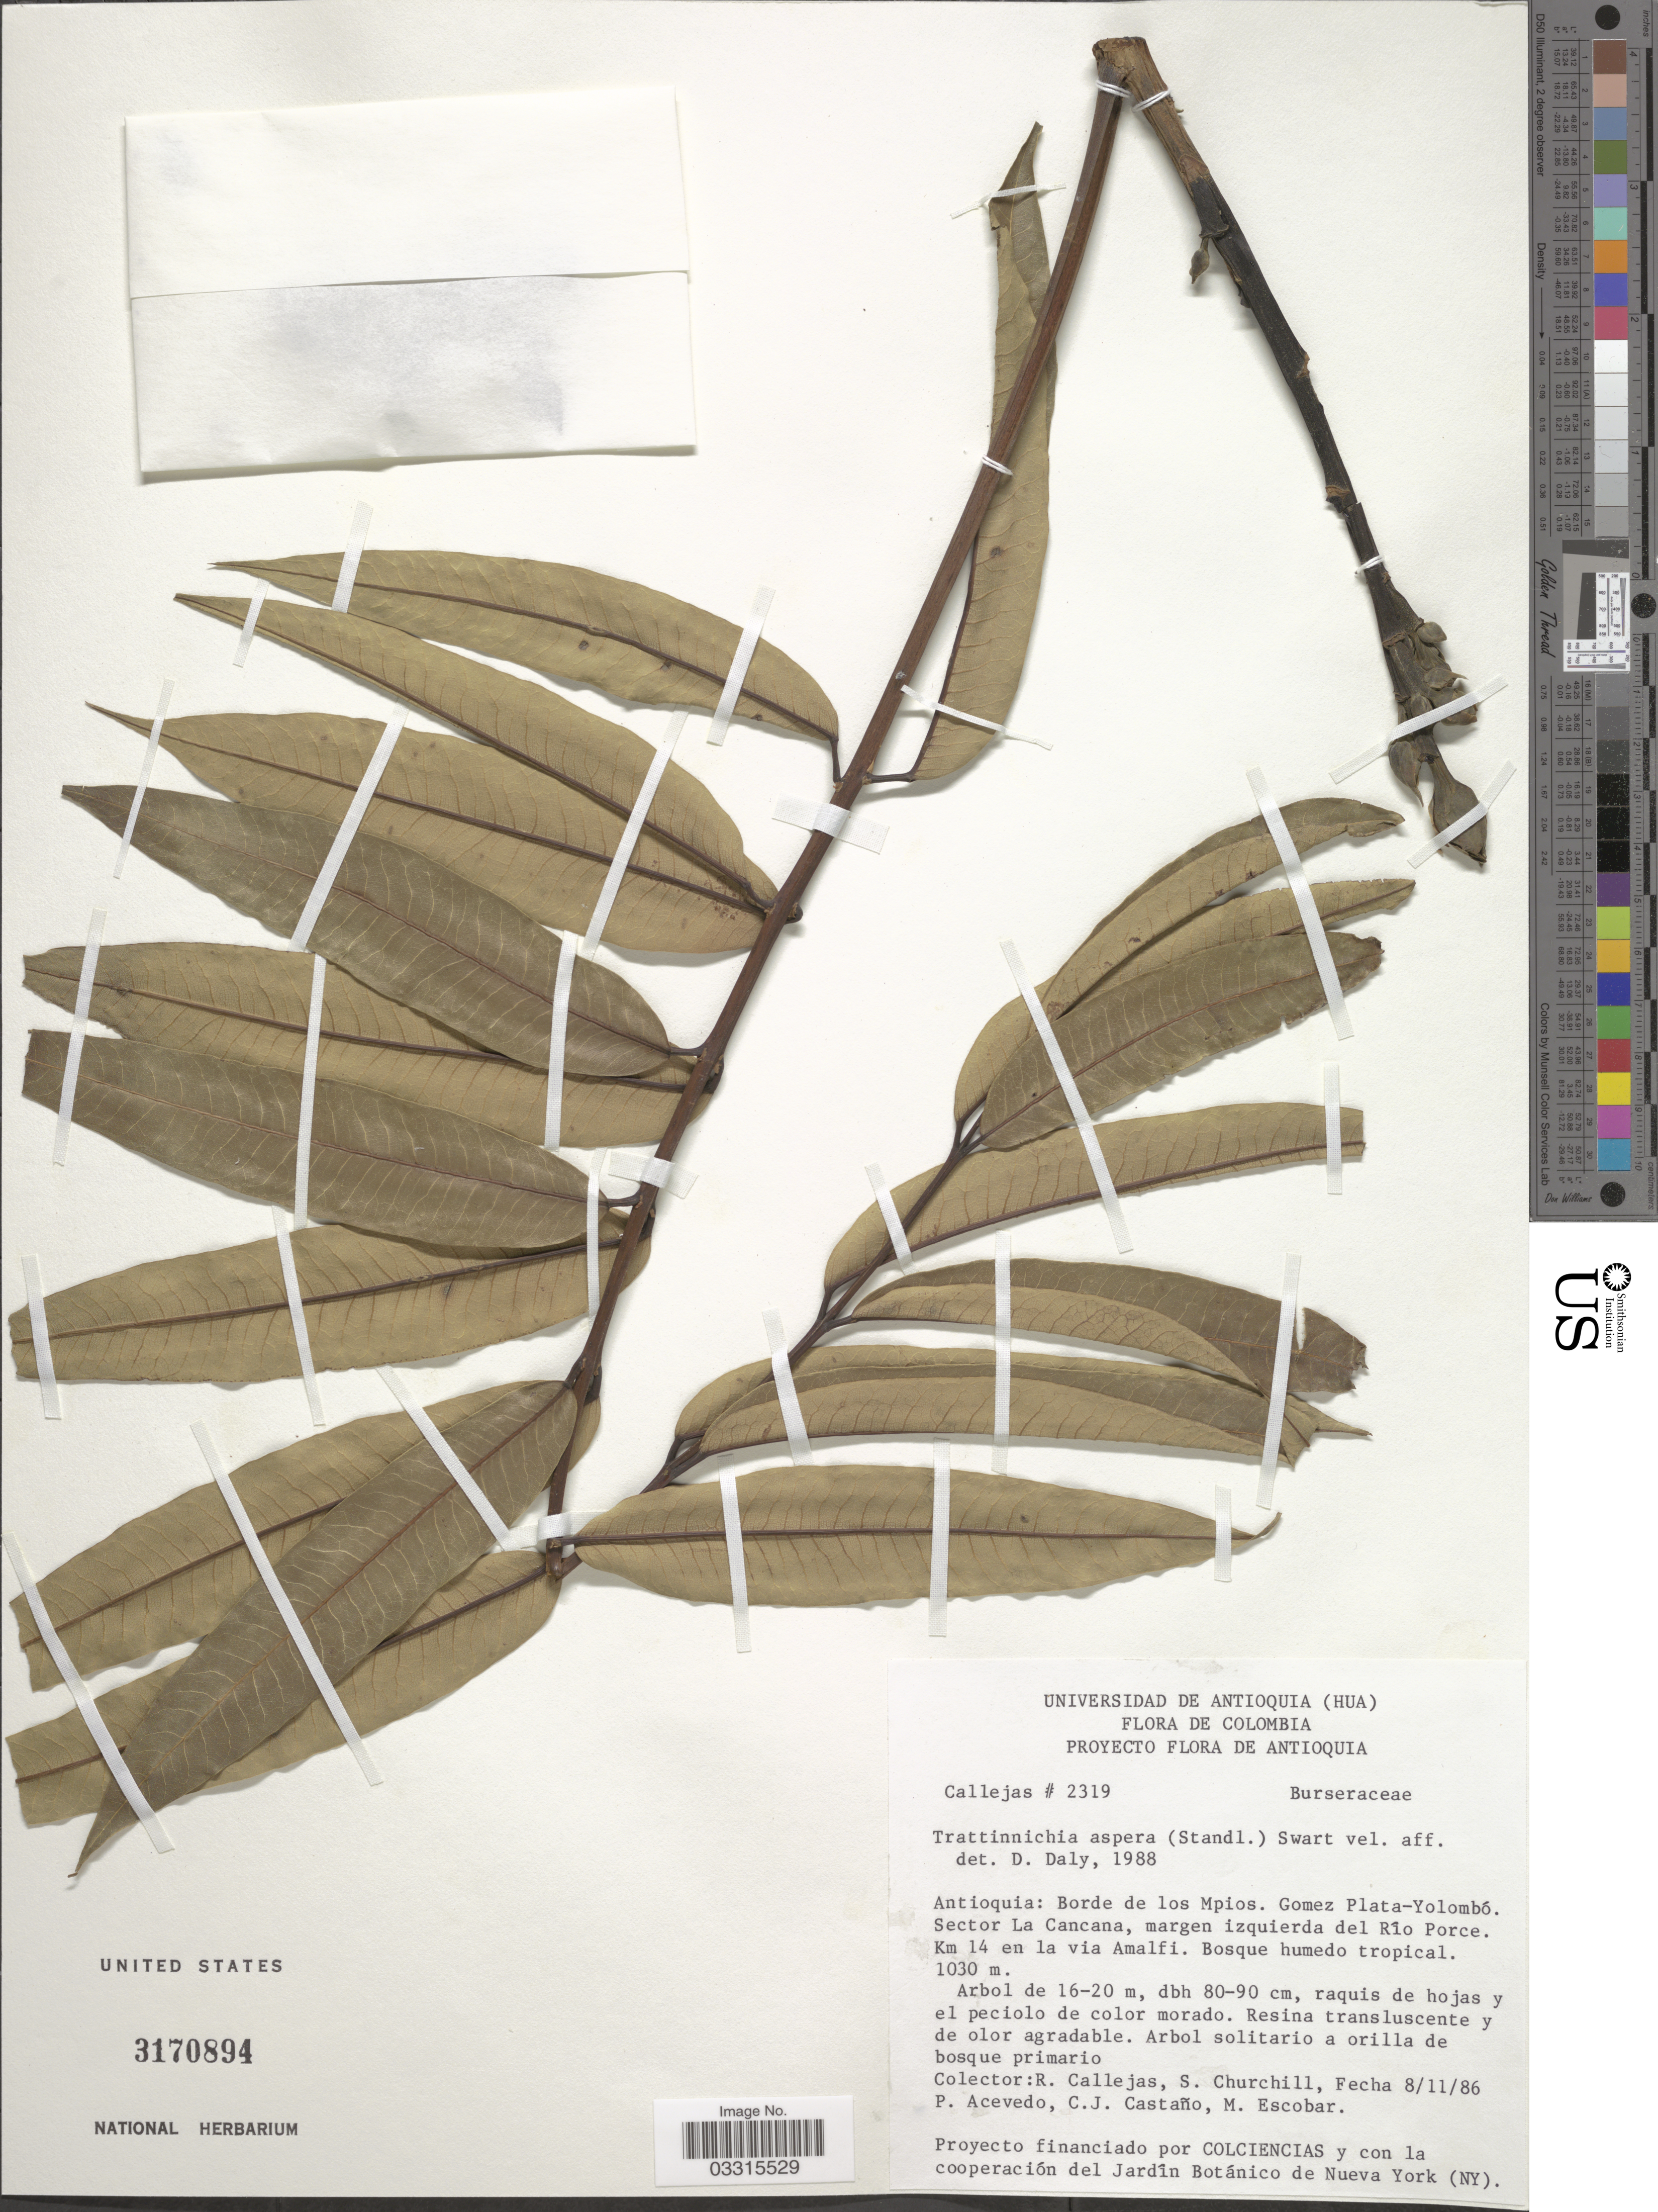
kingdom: Plantae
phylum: Tracheophyta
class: Magnoliopsida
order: Sapindales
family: Burseraceae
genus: Trattinnickia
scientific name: Trattinnickia aspera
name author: (Standl.) Swart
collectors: R. Callejas, S. Churchill, P. Acevedo-Rodr., C. Castaño & M. Escobar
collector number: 2319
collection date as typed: Transcribed d/m/y: 8/11/86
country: Colombia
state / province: Antioquia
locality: Borde de los Mpios. Gomez Plata-Yolombó. Sector La Cancana, margen izquierda del Río Porce. Km 14 en la via Amalfi.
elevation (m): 1030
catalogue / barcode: US 3170894